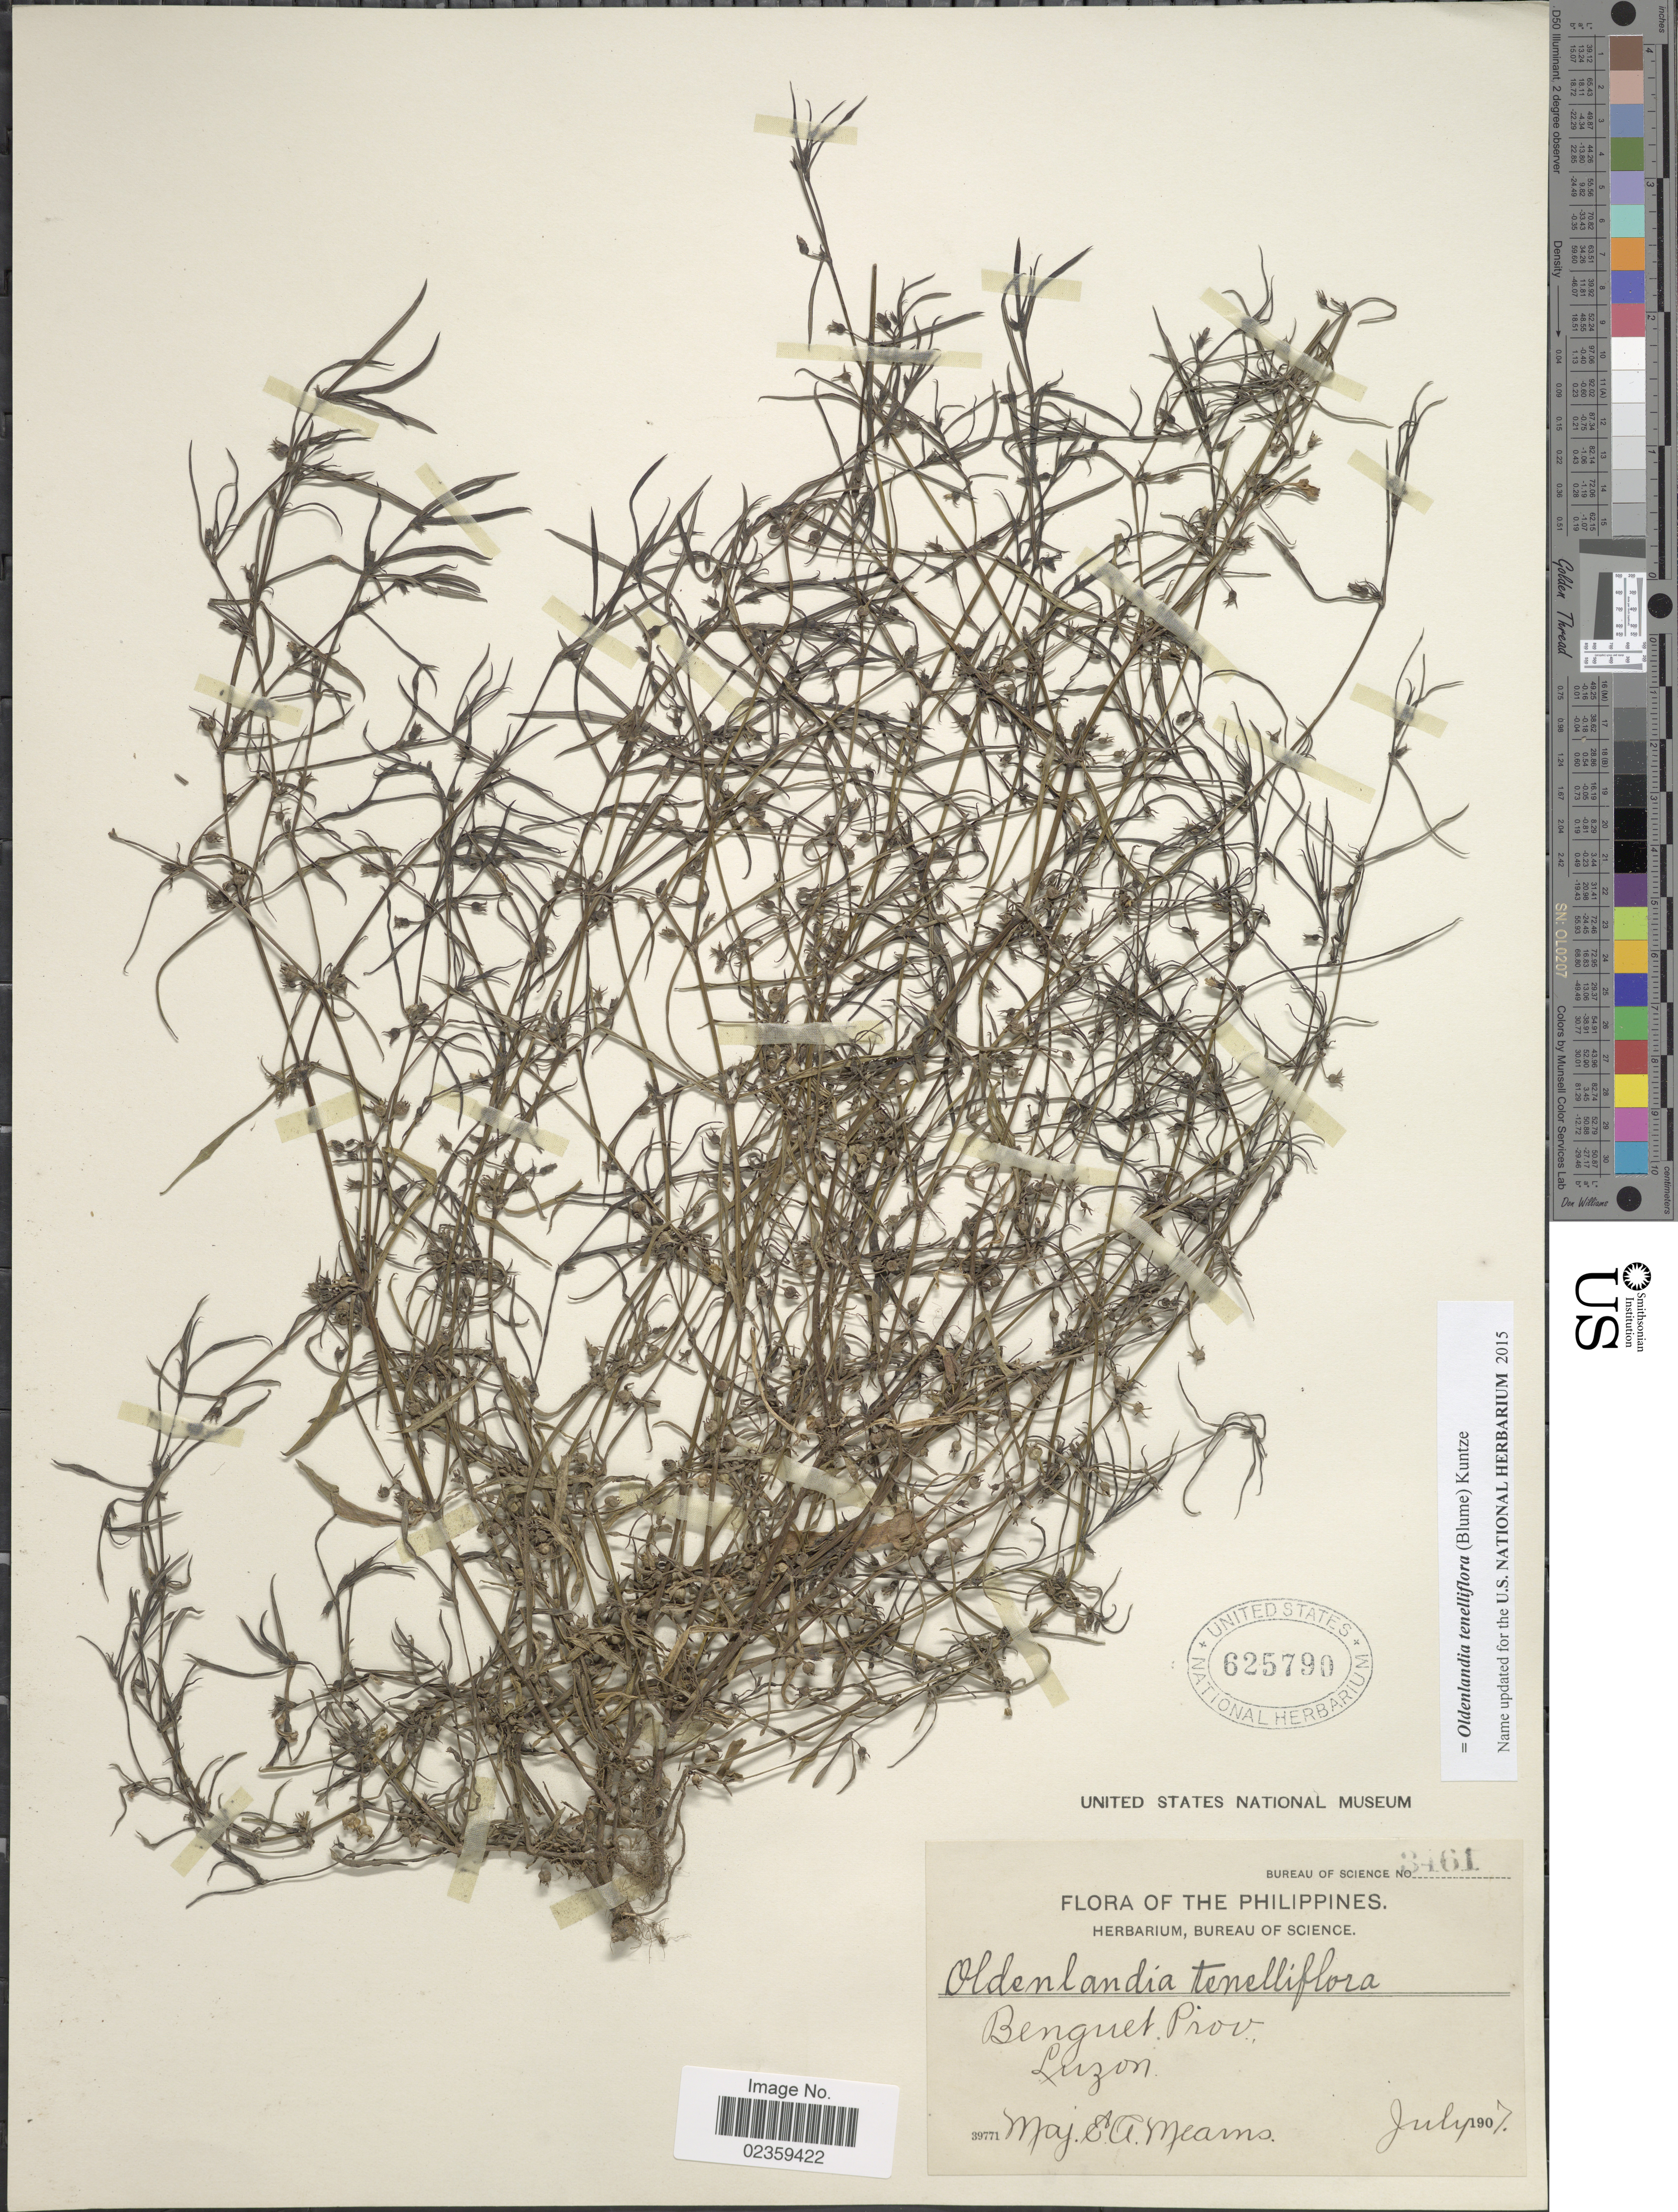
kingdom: Plantae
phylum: Tracheophyta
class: Magnoliopsida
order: Gentianales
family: Rubiaceae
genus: Oldenlandia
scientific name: Oldenlandia tenelliflora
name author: (Blume) Kuntze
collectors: E. A. Mearns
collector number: Bureau of Science 3461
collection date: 1907-07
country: Philippines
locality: Benguet Prov., Luzon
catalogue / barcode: US 625790